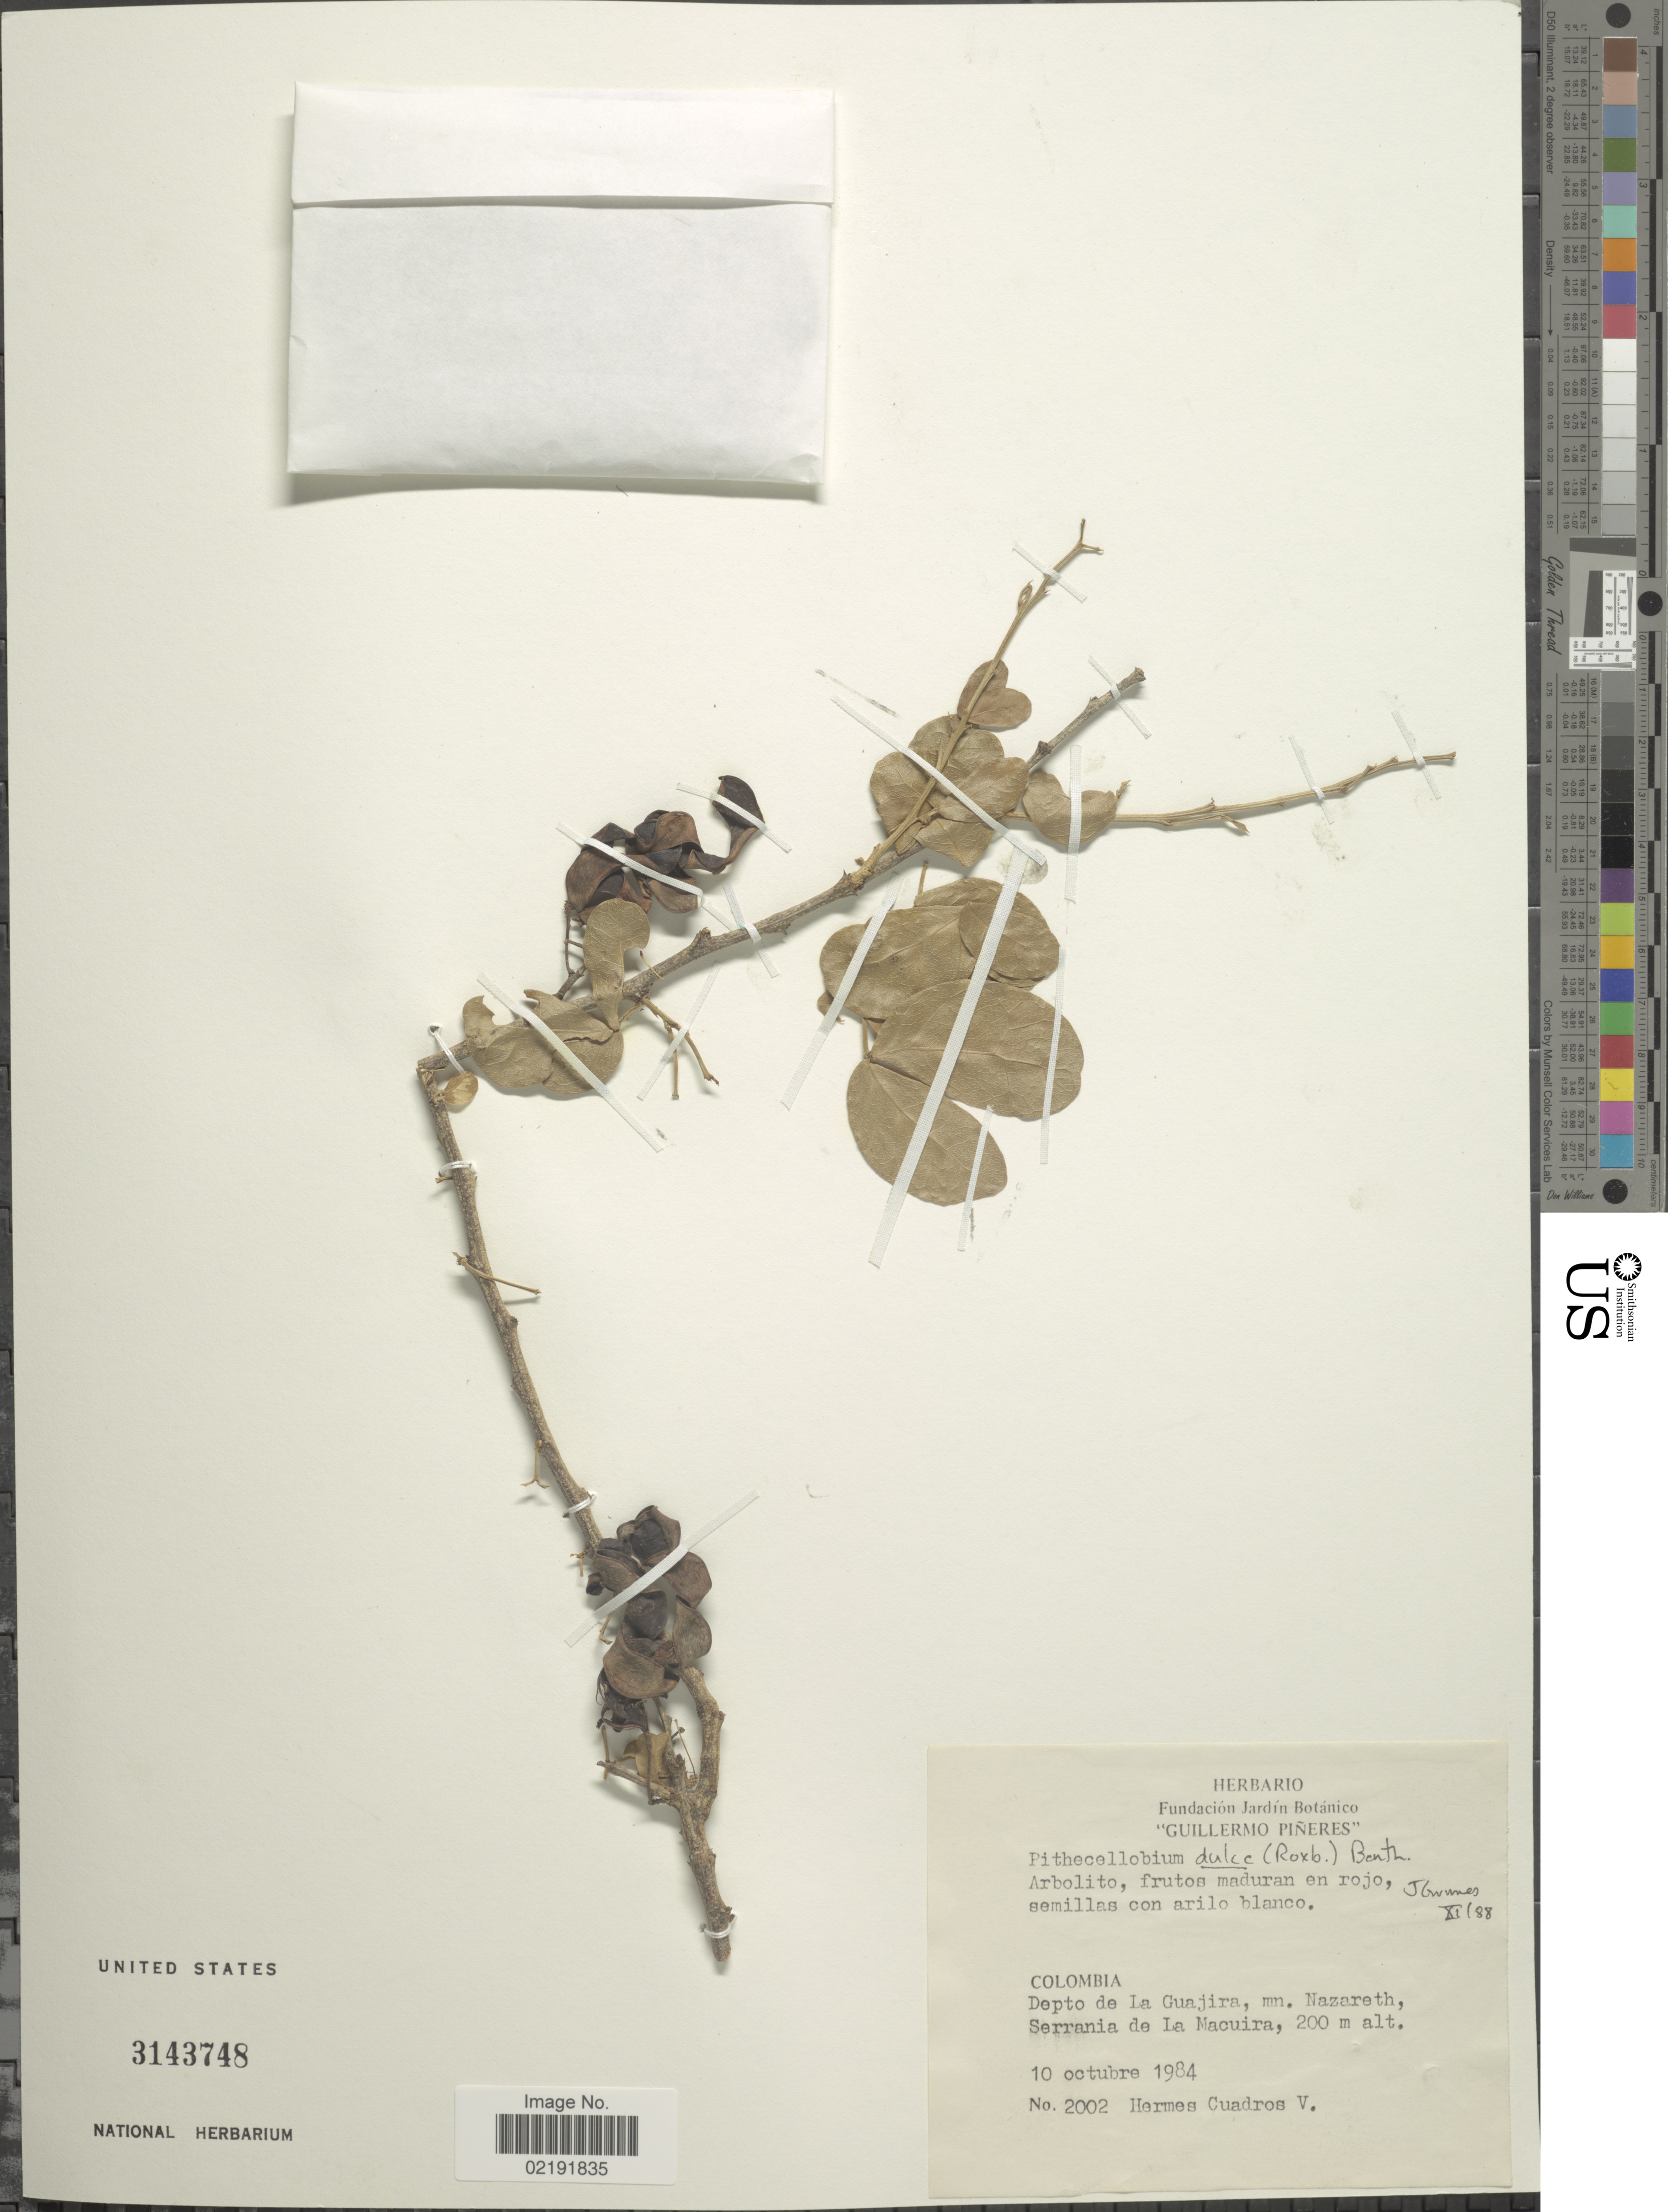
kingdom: Plantae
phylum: Tracheophyta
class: Magnoliopsida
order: Fabales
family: Fabaceae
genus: Pithecellobium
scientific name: Pithecellobium dulce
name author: (Roxb.) Benth.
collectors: H. Cuadros V.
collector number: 2002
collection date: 1984-10-10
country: Colombia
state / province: La Guajira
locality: Colombia. Depto de La Guajira, mn. Nazareth, Serrania de La Macuira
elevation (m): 200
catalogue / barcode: US 3143748